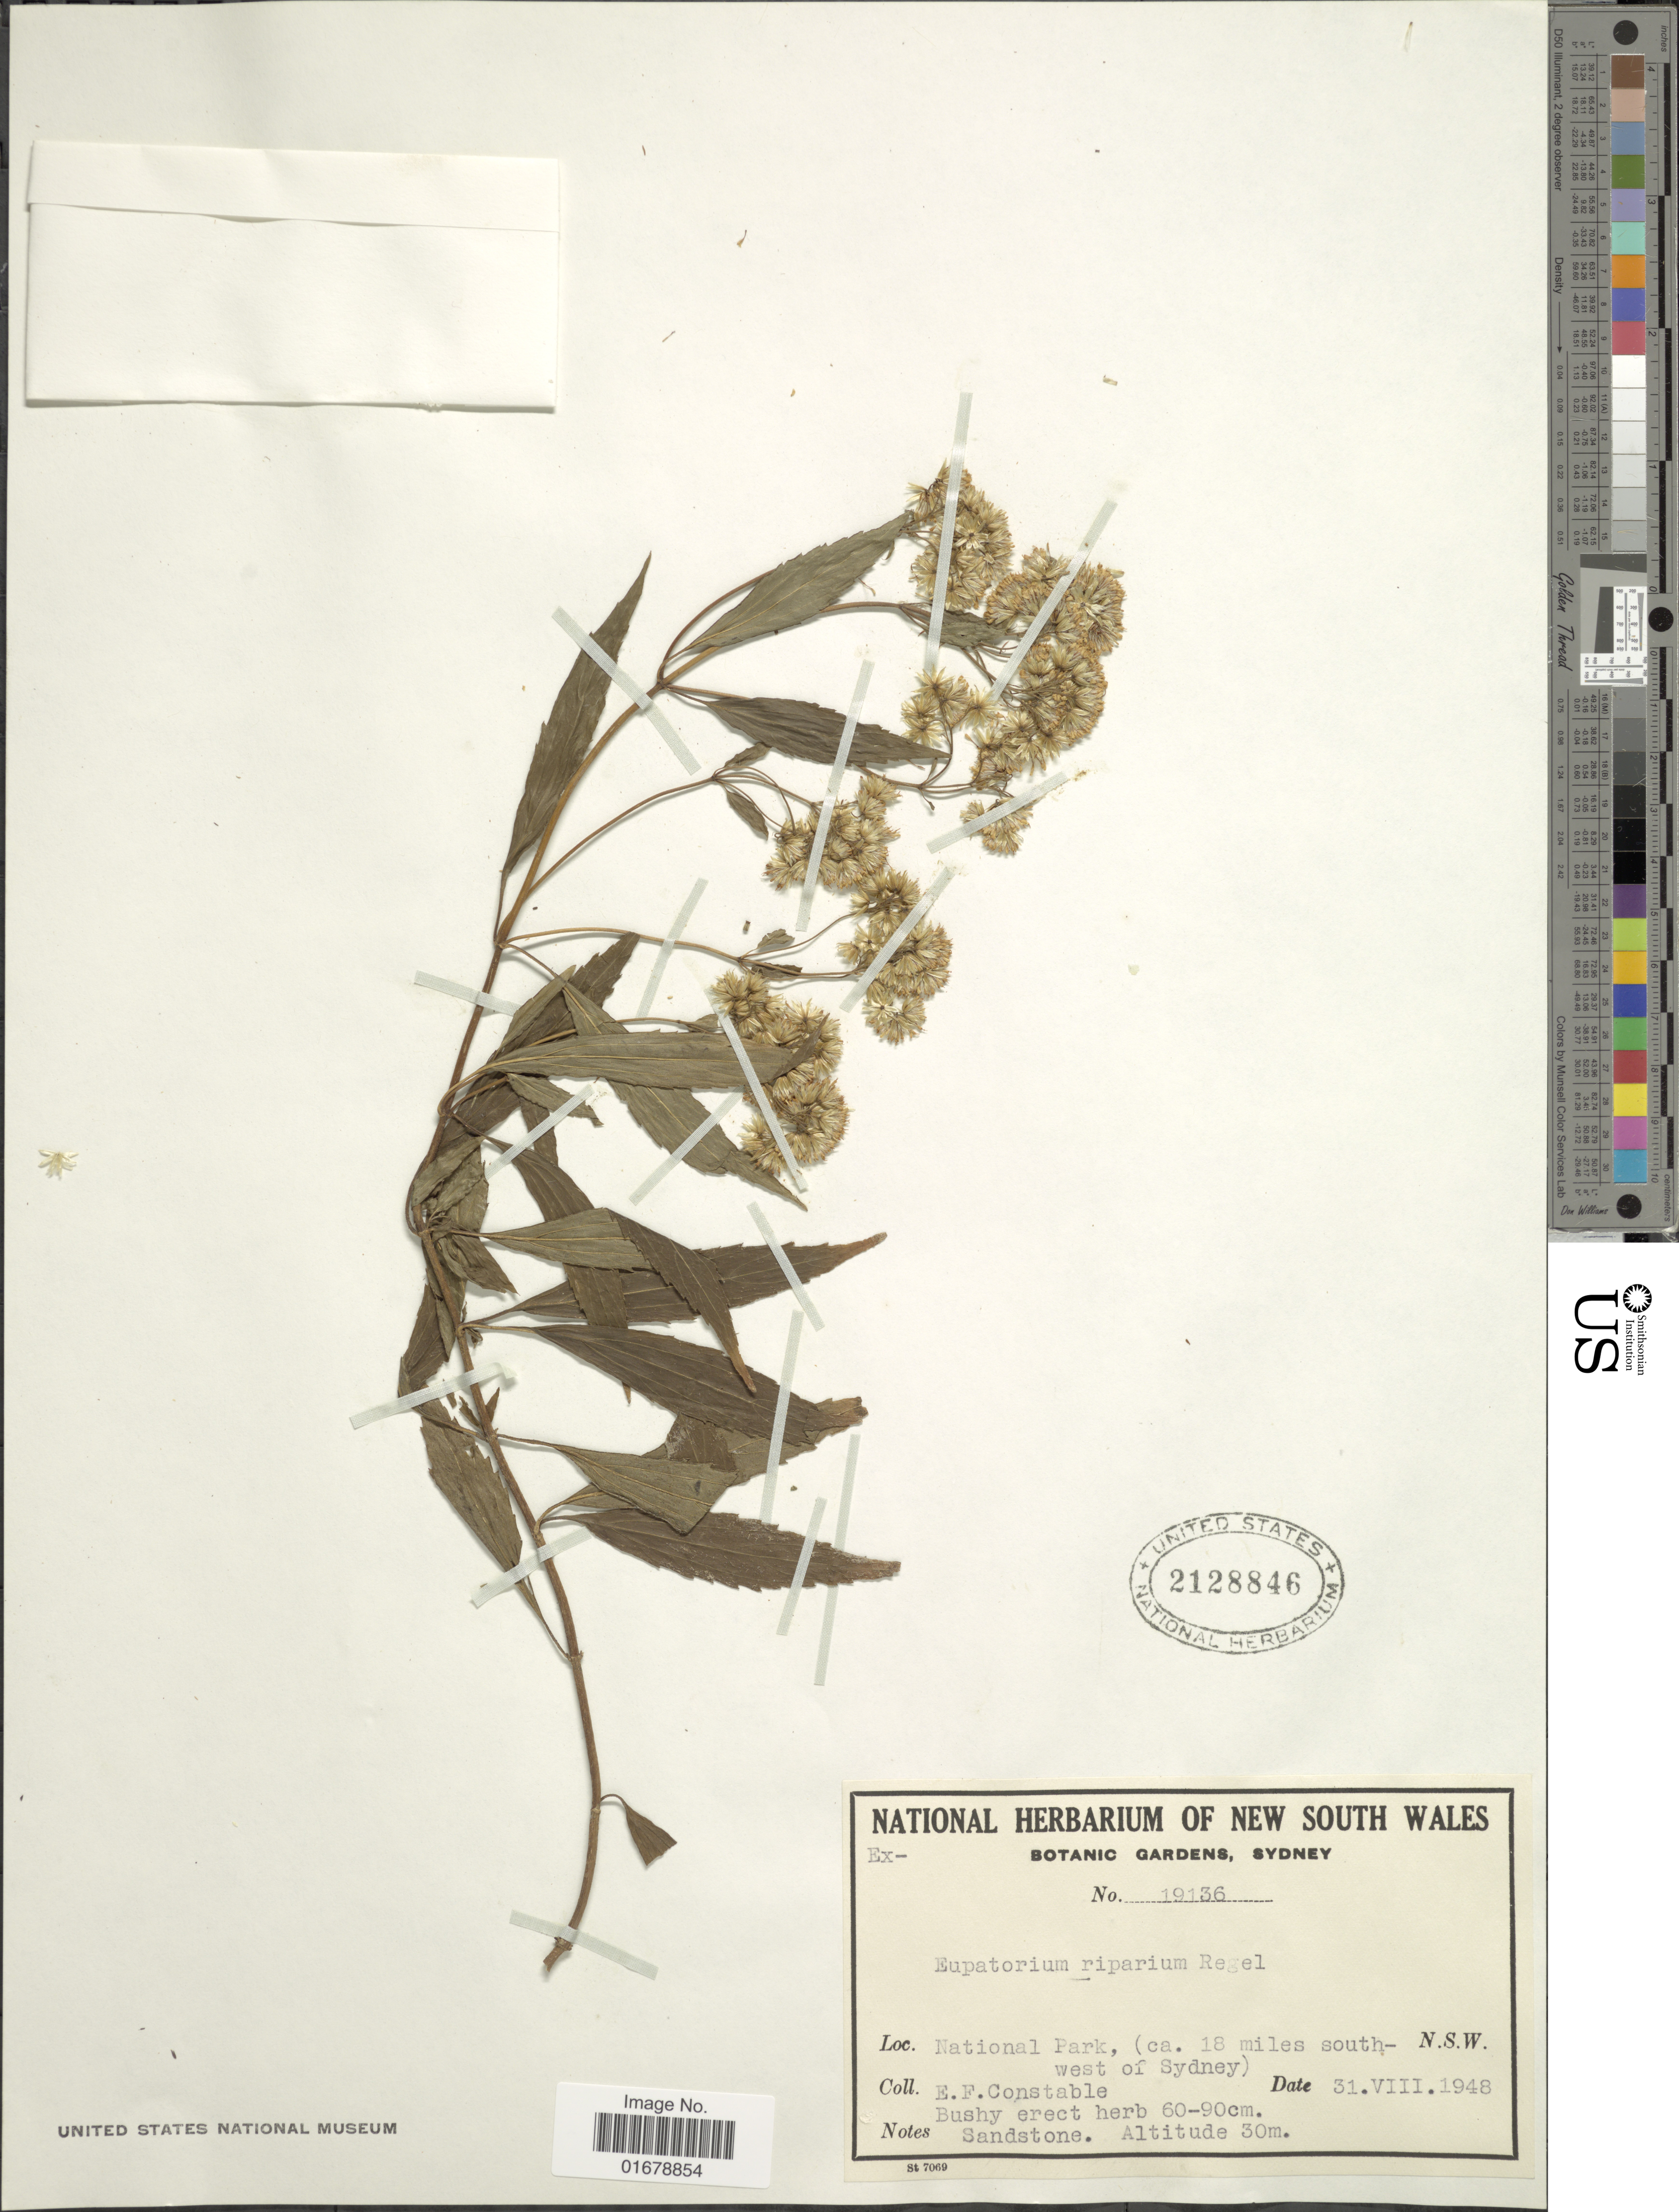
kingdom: Plantae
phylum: Tracheophyta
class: Magnoliopsida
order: Asterales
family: Asteraceae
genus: Ageratina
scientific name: Ageratina riparia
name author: (Regel) R.M. King & H. Rob.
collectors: E. F. Constable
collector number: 19136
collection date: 1948-08-31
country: Australia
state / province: New South Wales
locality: National Park, (ca. 18 miles south - west of Sydney) N. S. W.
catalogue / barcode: US 2128846